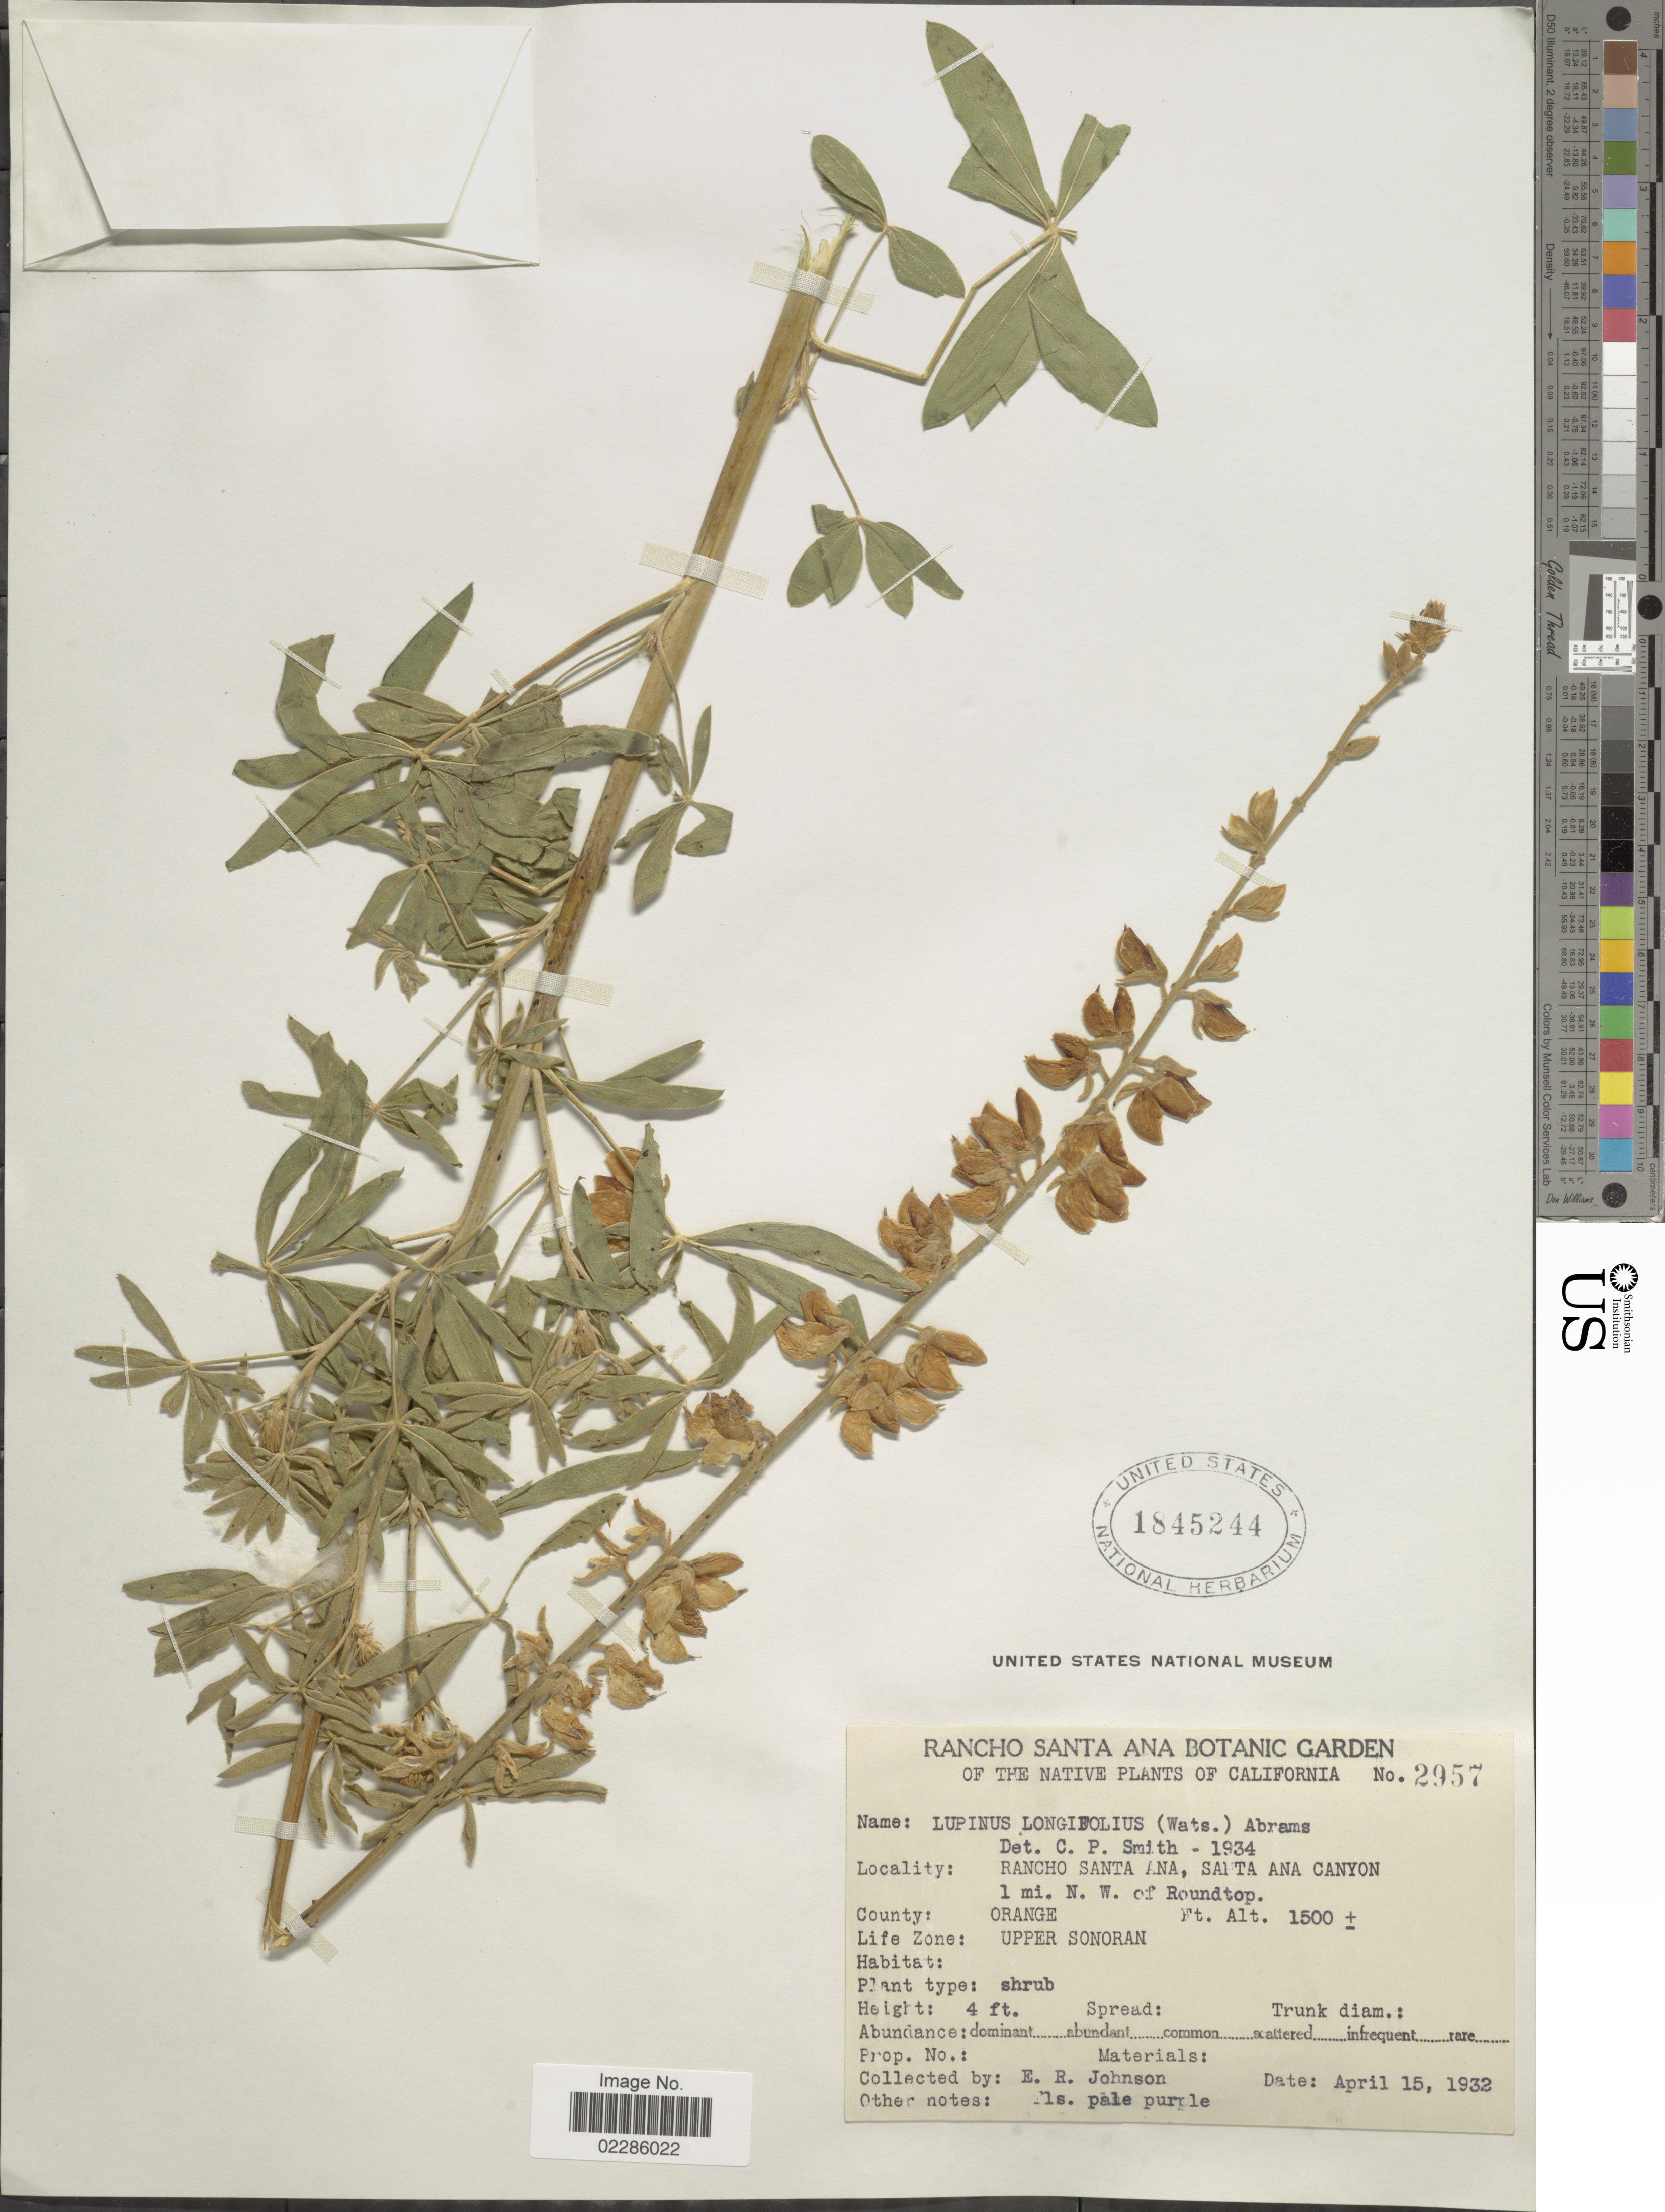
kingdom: Plantae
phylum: Tracheophyta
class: Magnoliopsida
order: Fabales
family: Fabaceae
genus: Lupinus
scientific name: Lupinus longifolius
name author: (S. Watson) Abrams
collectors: E. R. Johnson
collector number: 2957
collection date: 1932-04-15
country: United States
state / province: California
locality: The Native of California, Rancho San Ana, Santa Ana Canyon 1 mi N.W. of Roundtop, Orange, Life Zone: Upper Sonoran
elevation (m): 457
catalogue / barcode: US 1845244